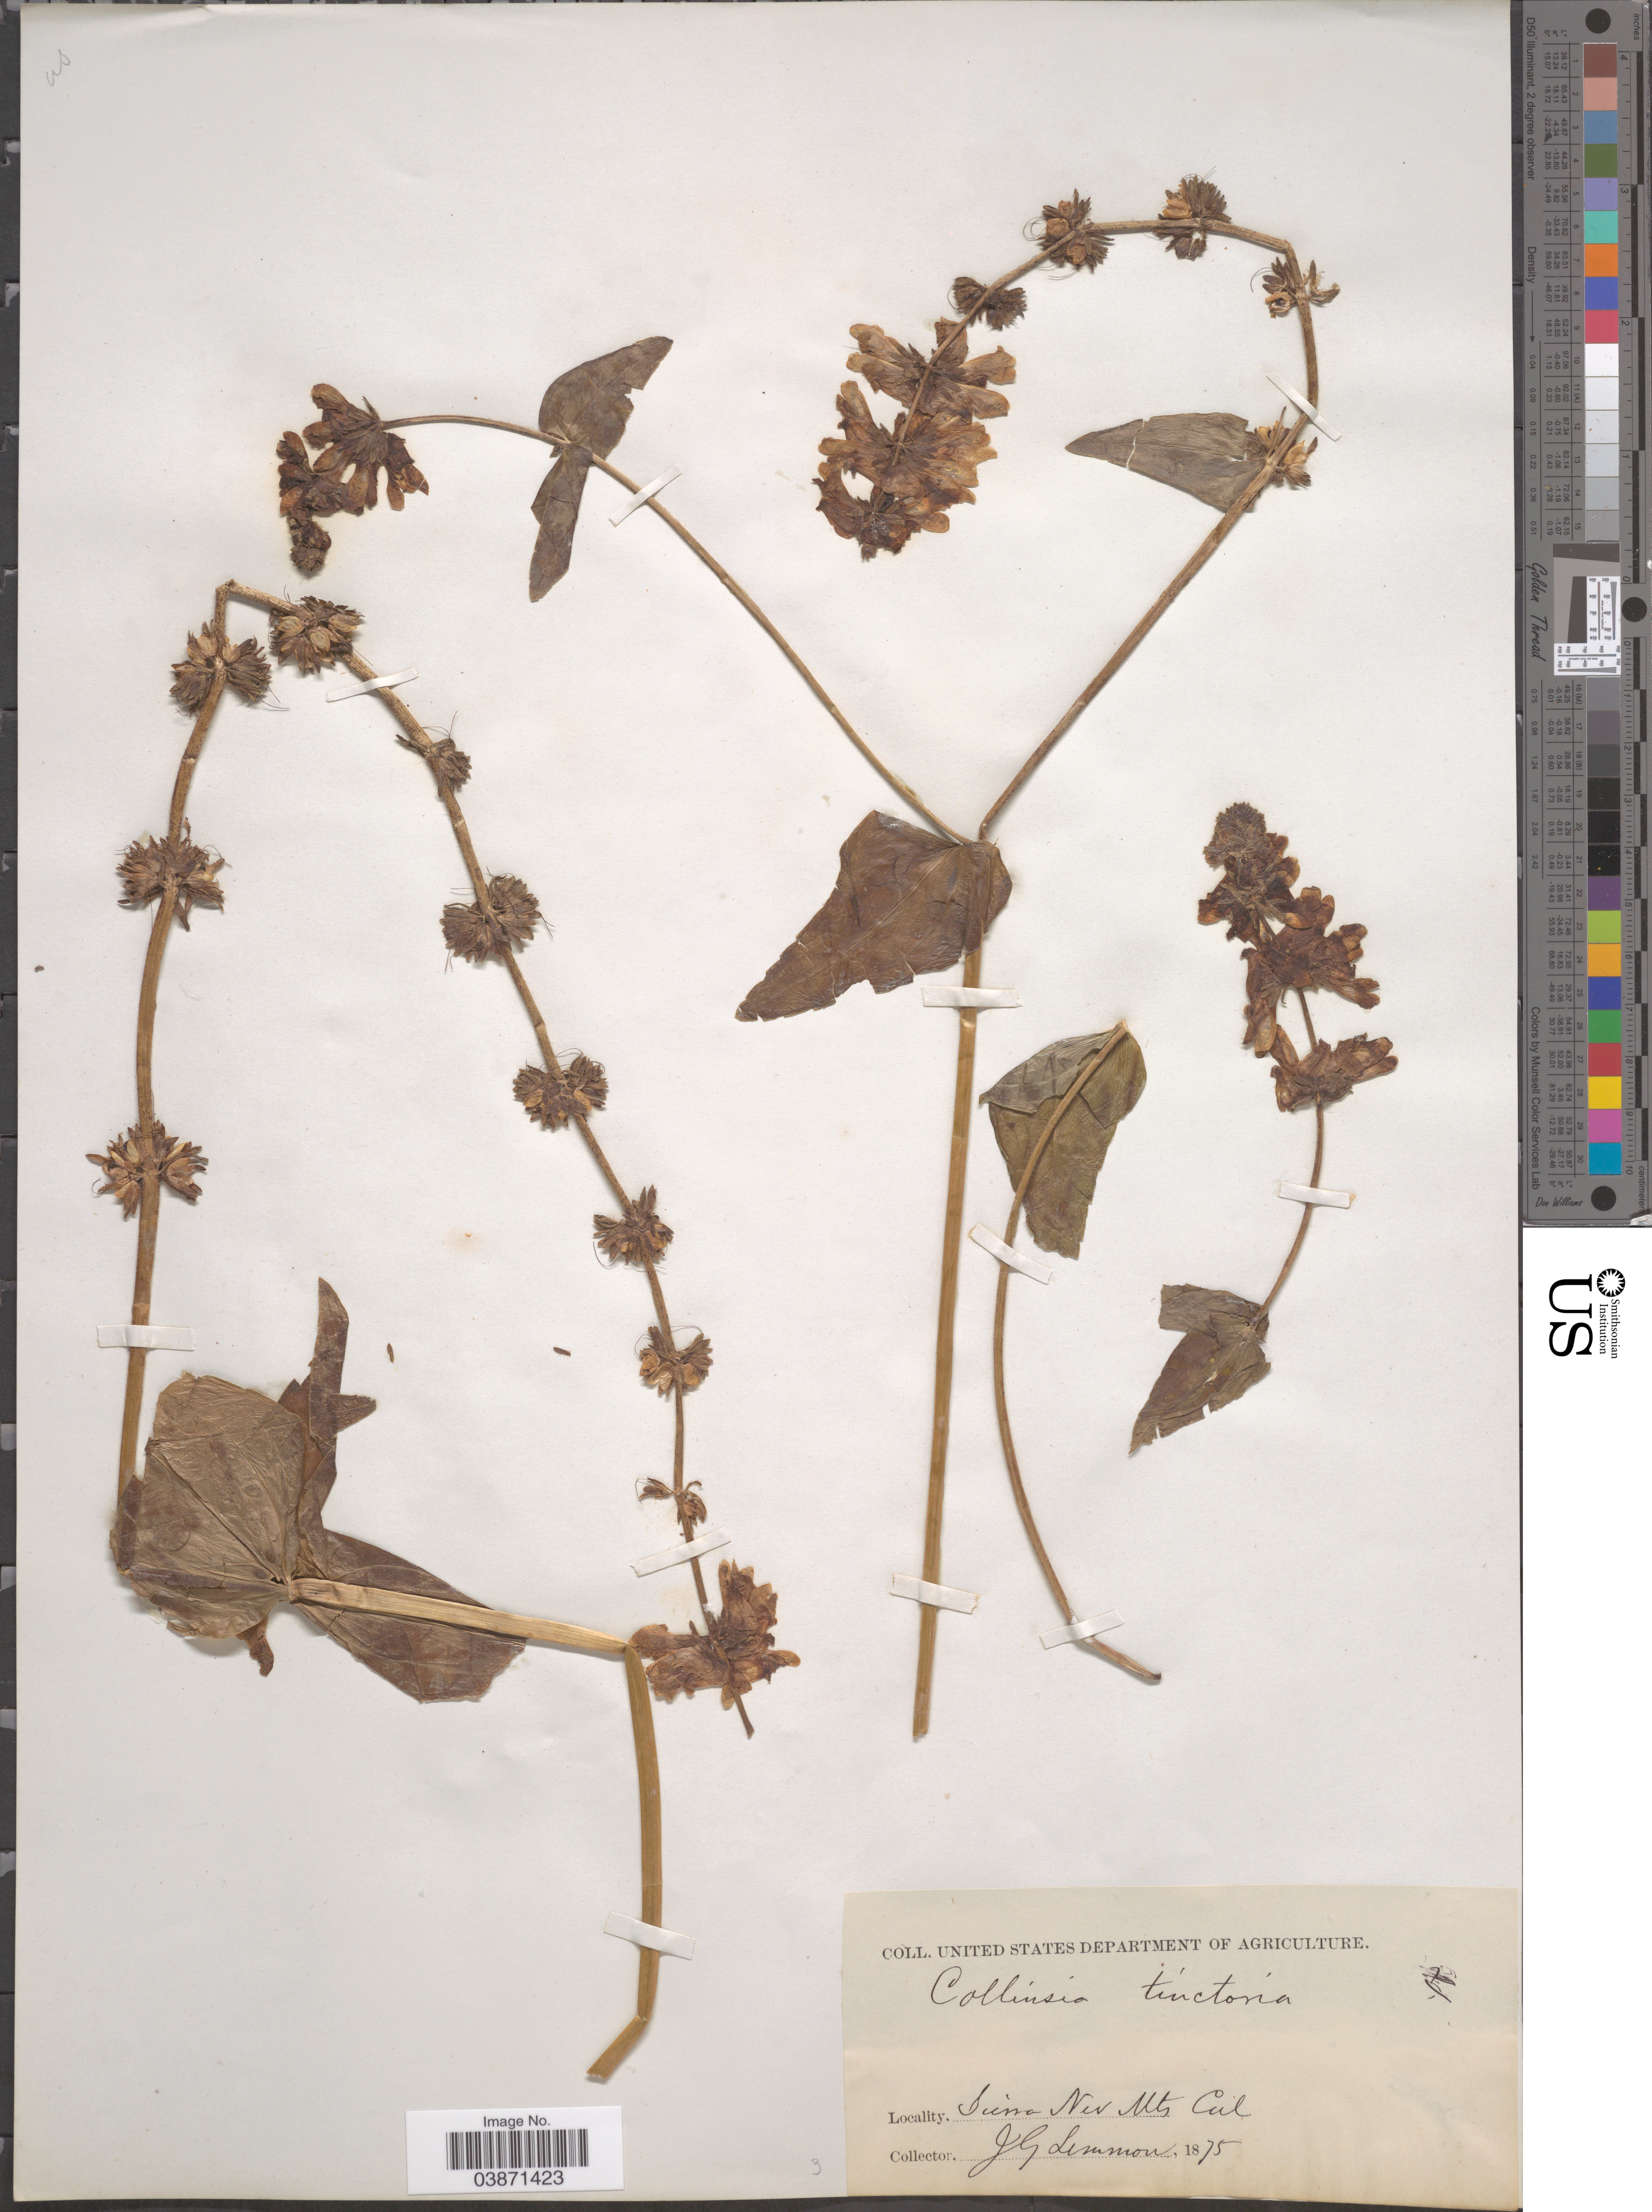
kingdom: Plantae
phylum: Tracheophyta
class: Magnoliopsida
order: Lamiales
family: Plantaginaceae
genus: Collinsia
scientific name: Collinsia tinctoria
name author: Hartw. ex Benth.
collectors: J. Lemmon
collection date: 1875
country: United States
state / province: California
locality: Sierra Nev Mts.